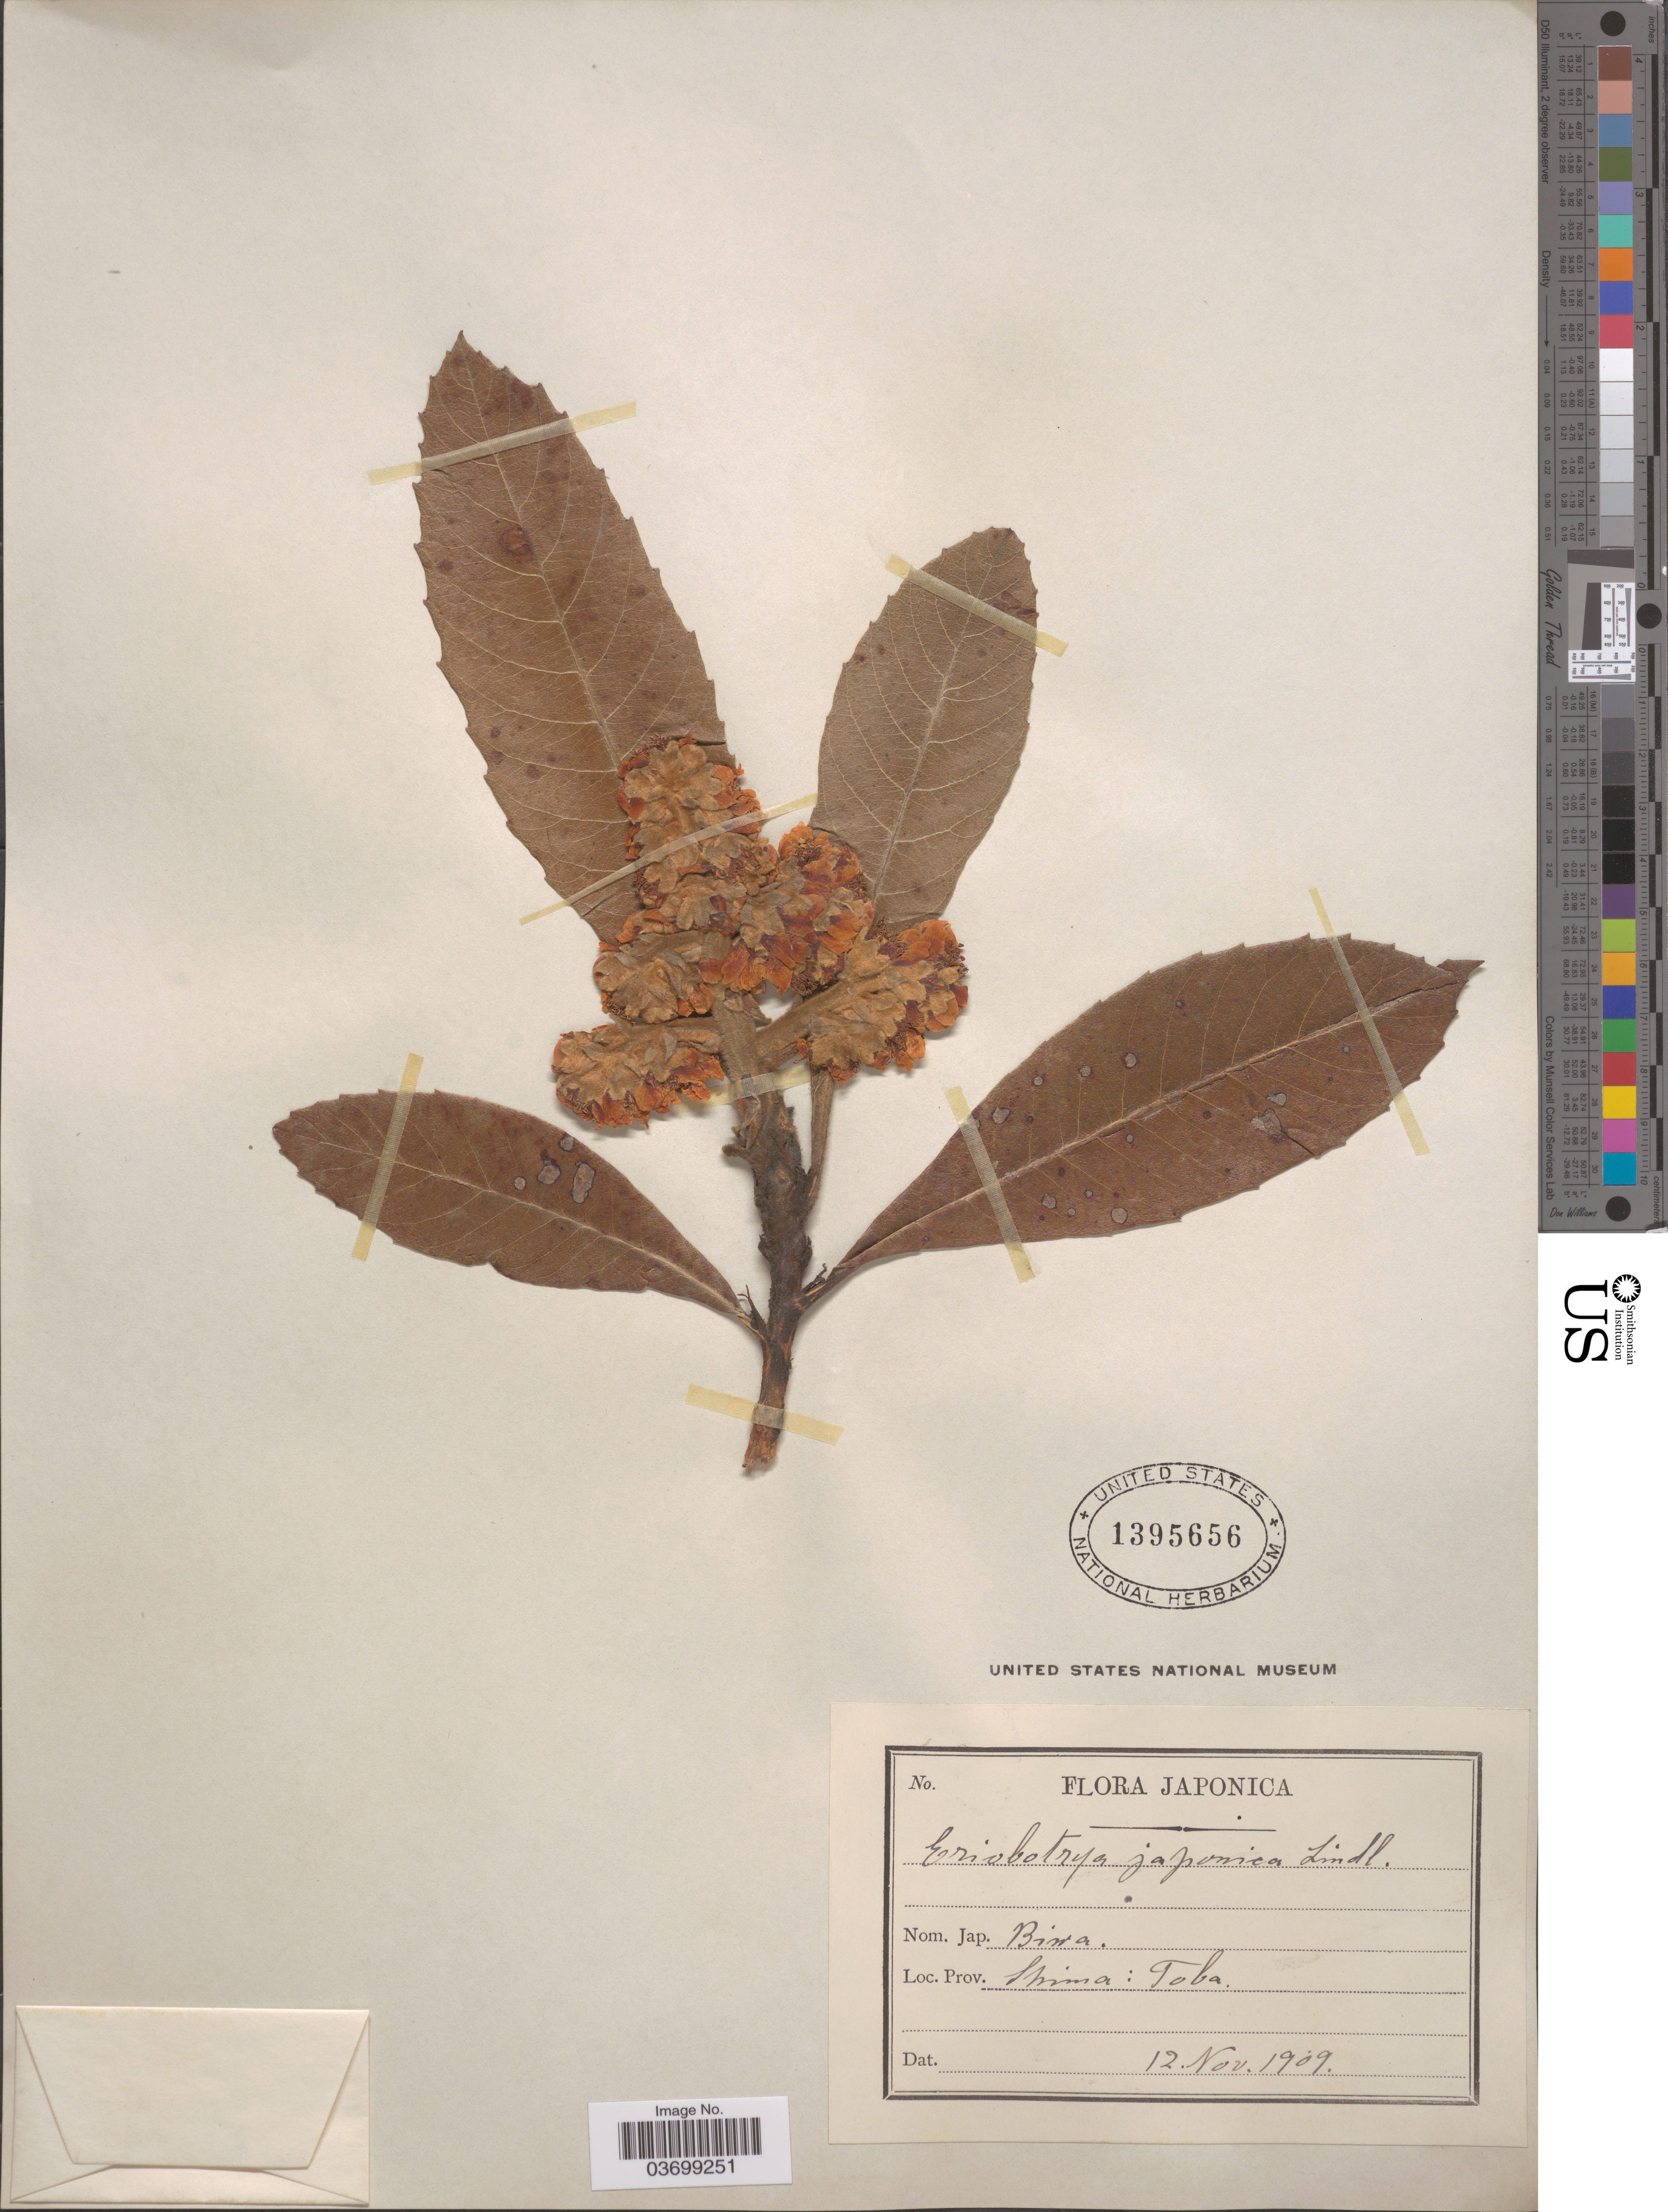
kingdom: Plantae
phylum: Tracheophyta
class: Magnoliopsida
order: Rosales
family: Rosaceae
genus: Rhaphiolepis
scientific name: Rhaphiolepis bibas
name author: (Lour.) Galasso & Banfi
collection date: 1909-11-12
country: Japan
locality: Prov. Shima: Toba.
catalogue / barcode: US 1395656